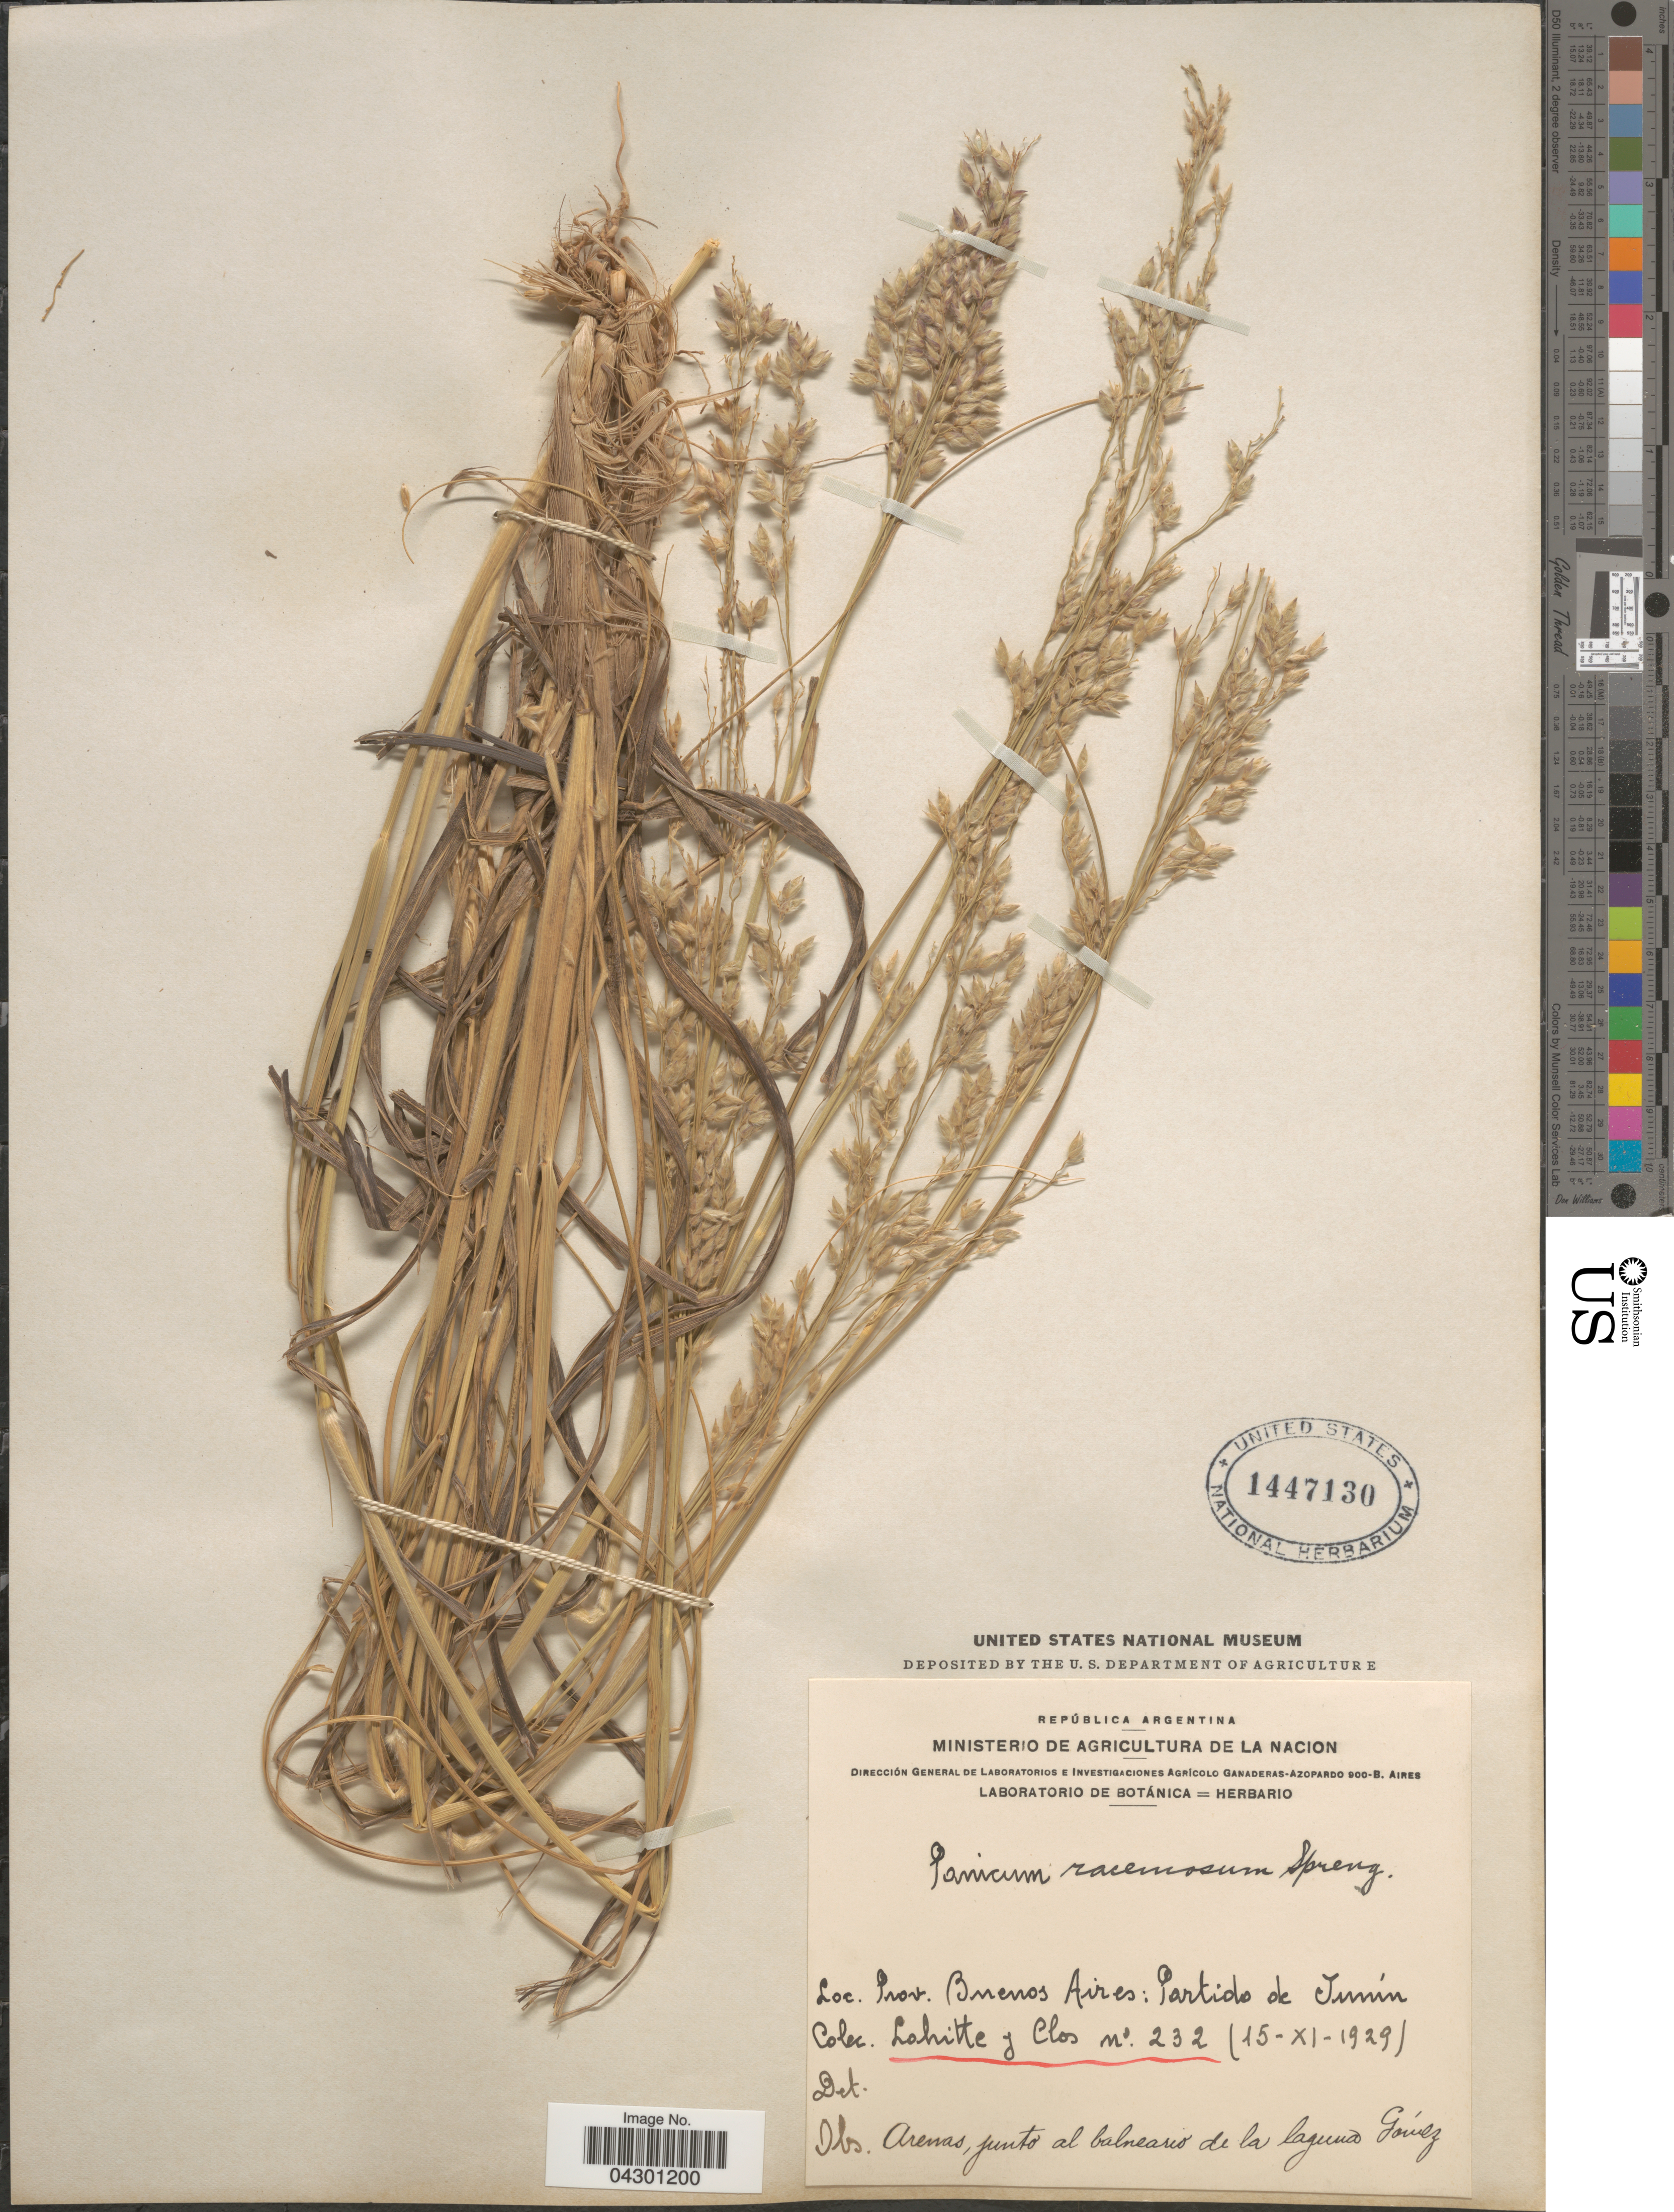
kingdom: Plantae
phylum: Tracheophyta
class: Liliopsida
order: Poales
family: Poaceae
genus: Panicum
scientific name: Panicum urvilleanum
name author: Kunth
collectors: -. Lahitte & Clos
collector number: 232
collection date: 1929-11-15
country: Argentina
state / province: Buenos Aires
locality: Partido de Junín. Arenas, junto al balneario de la laguna Gómez.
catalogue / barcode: US 1447130